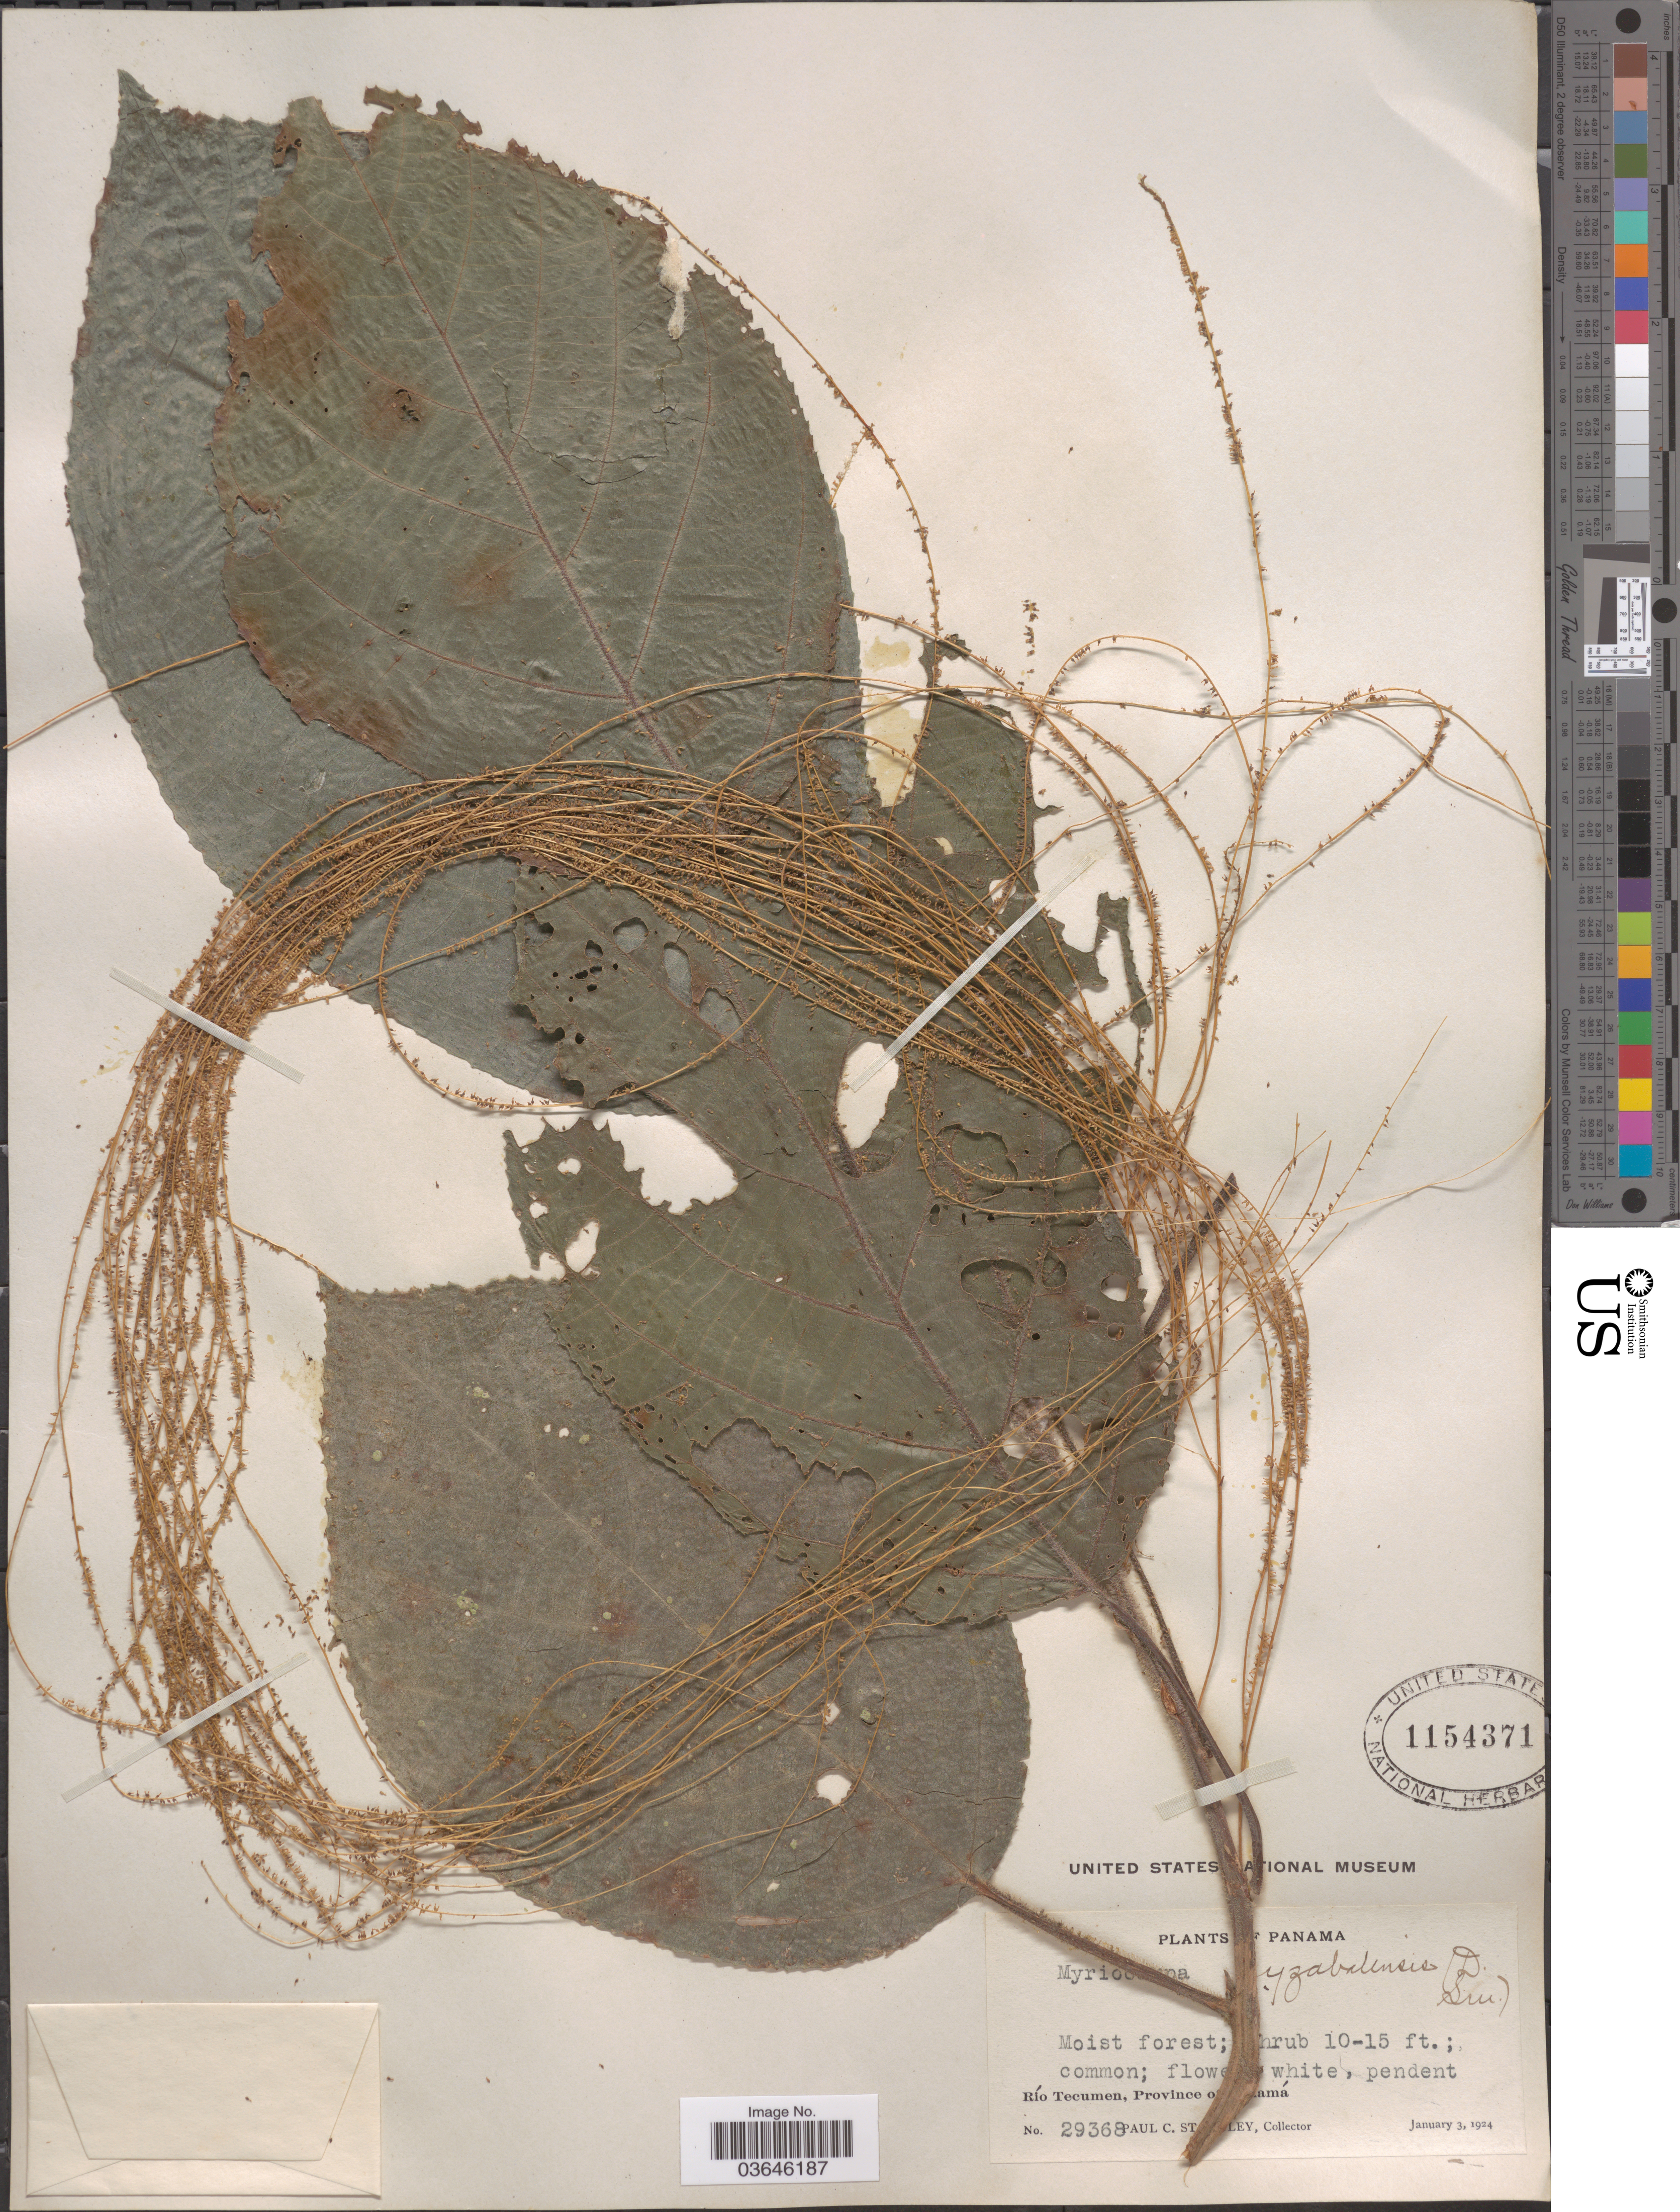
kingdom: Plantae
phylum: Tracheophyta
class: Magnoliopsida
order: Rosales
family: Urticaceae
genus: Myriocarpa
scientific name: Myriocarpa yzabalensis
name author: (Donn. Sm.) Killip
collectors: P. C. Standley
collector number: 29368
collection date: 1924-01-03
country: Panama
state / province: Panamá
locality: Río Tecumen.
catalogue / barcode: US 1154371